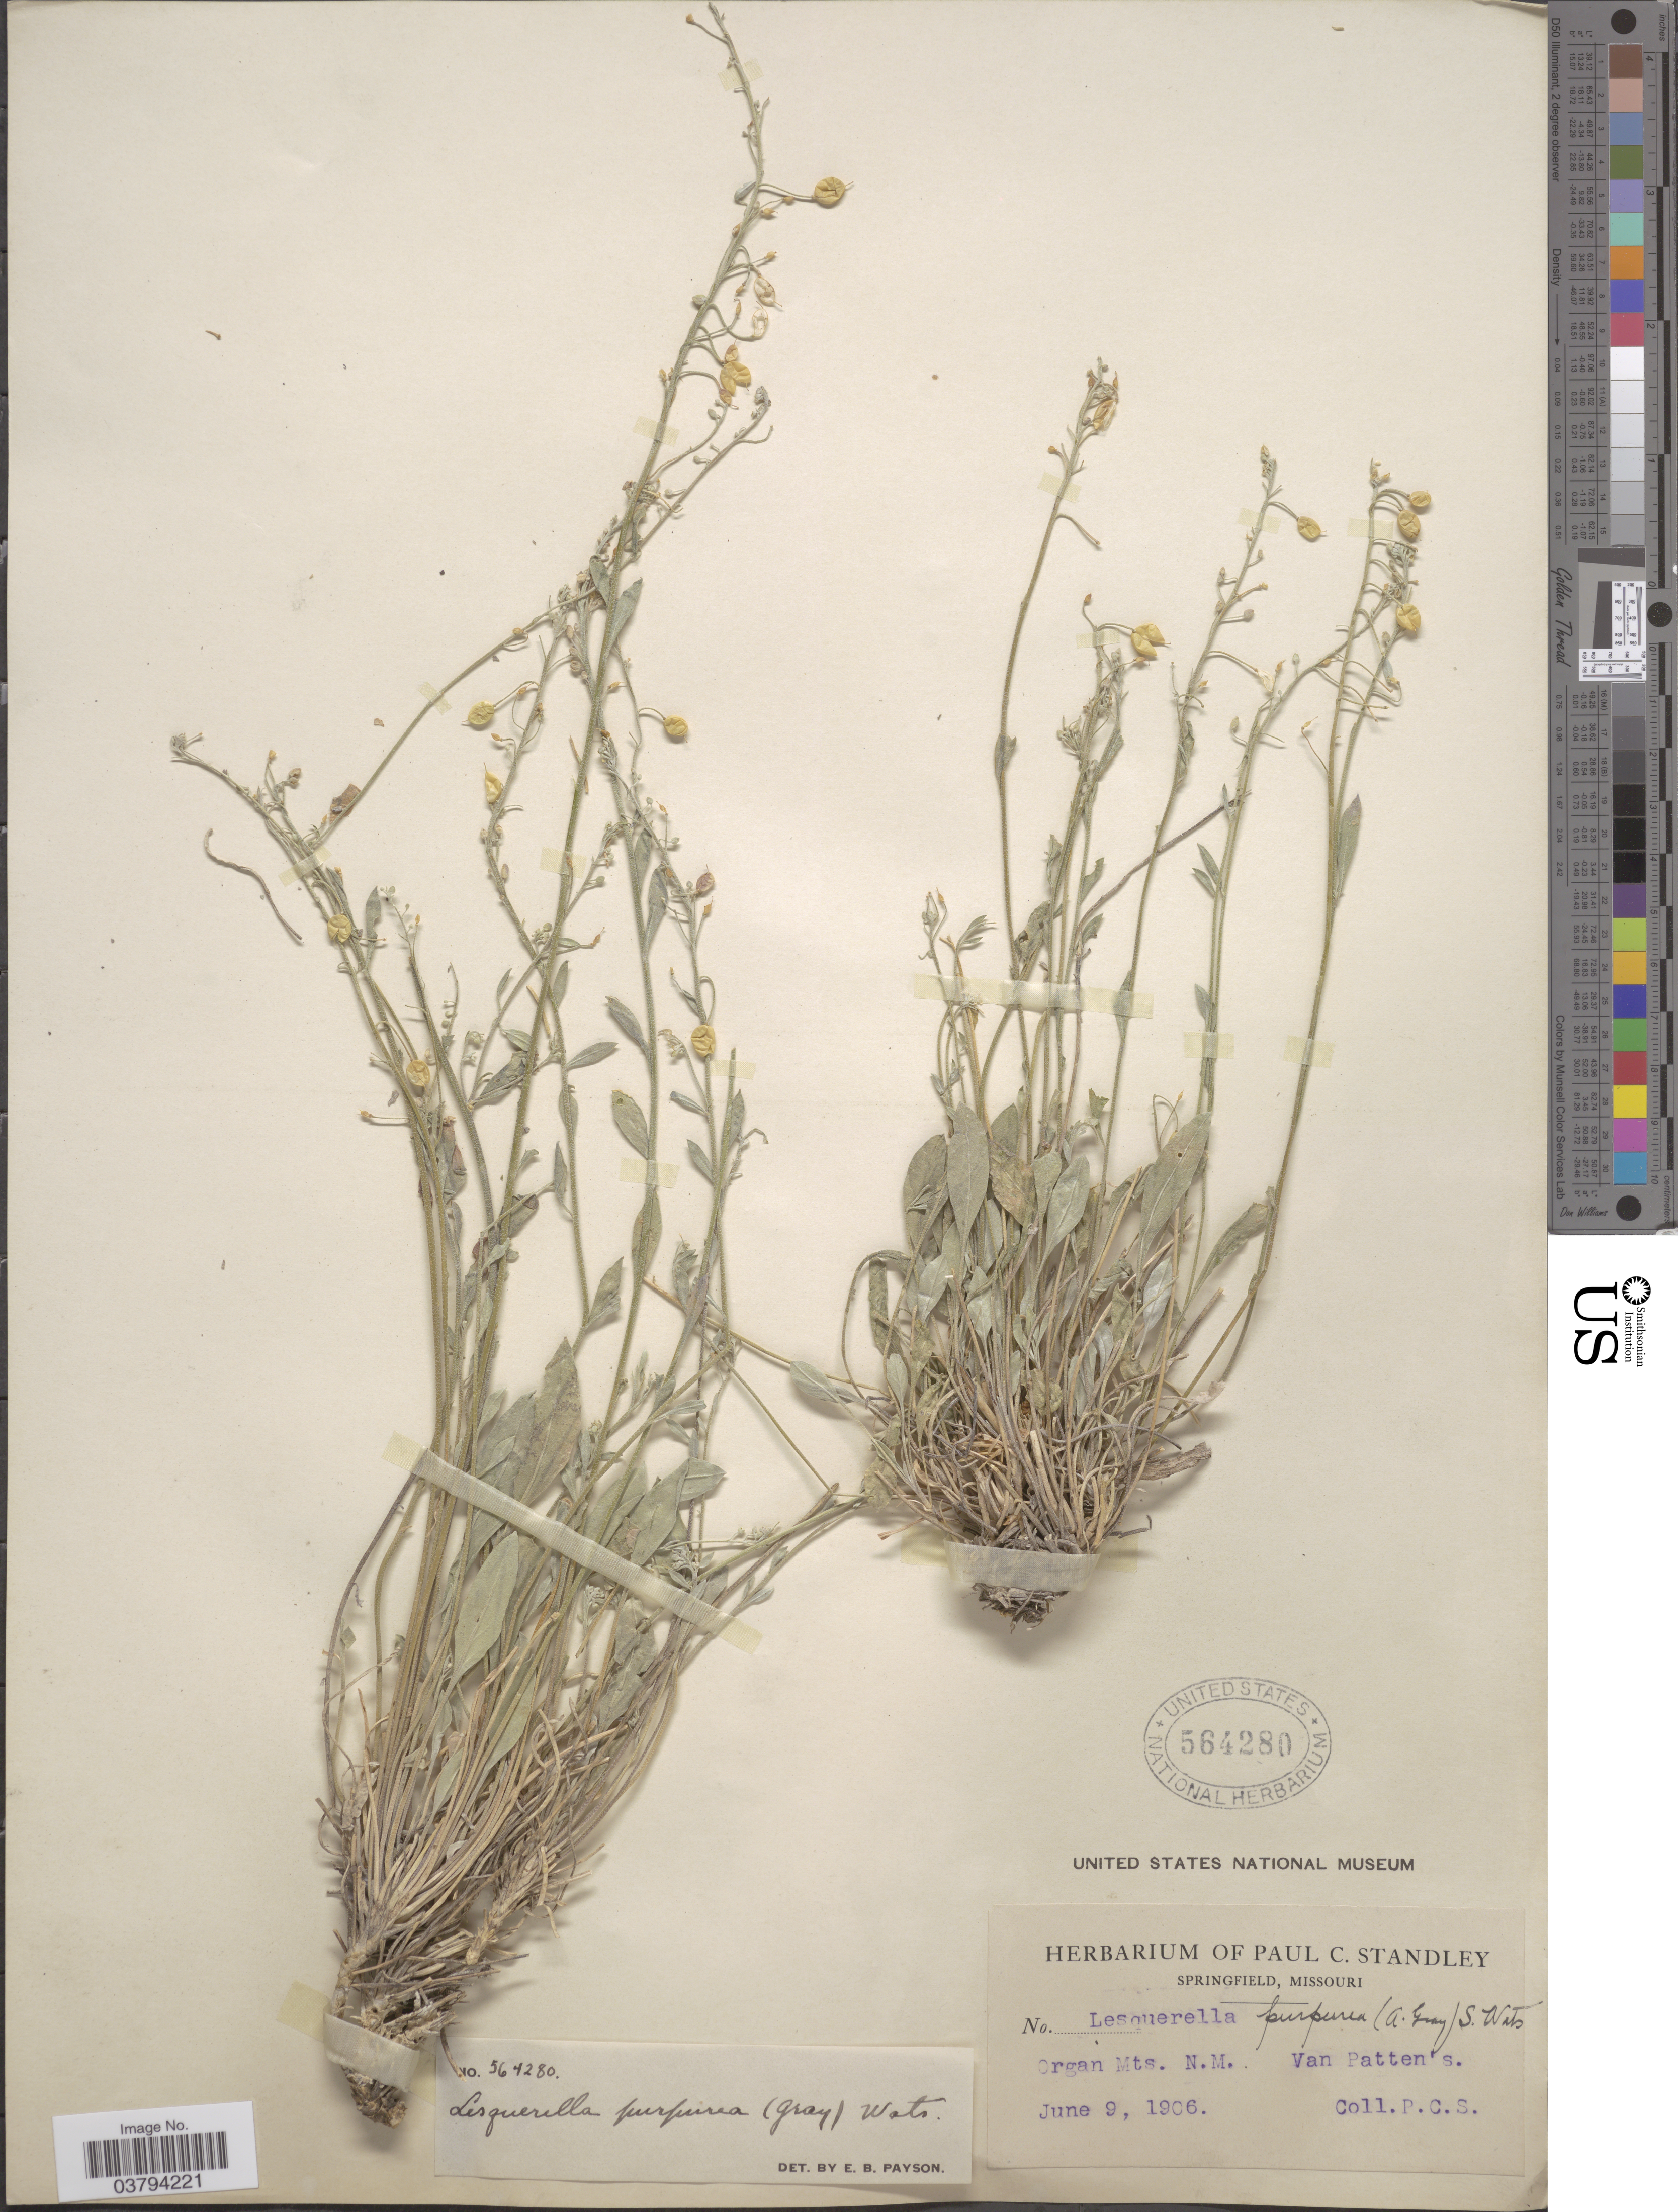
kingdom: Plantae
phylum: Tracheophyta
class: Magnoliopsida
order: Brassicales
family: Brassicaceae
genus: Lesquerella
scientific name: Lesquerella purpurea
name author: (A. Gray) S. Watson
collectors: P. C. Standley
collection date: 1906-06-09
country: United States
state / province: New Mexico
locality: Organ Mts. Van Patten's.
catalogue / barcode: US 564280